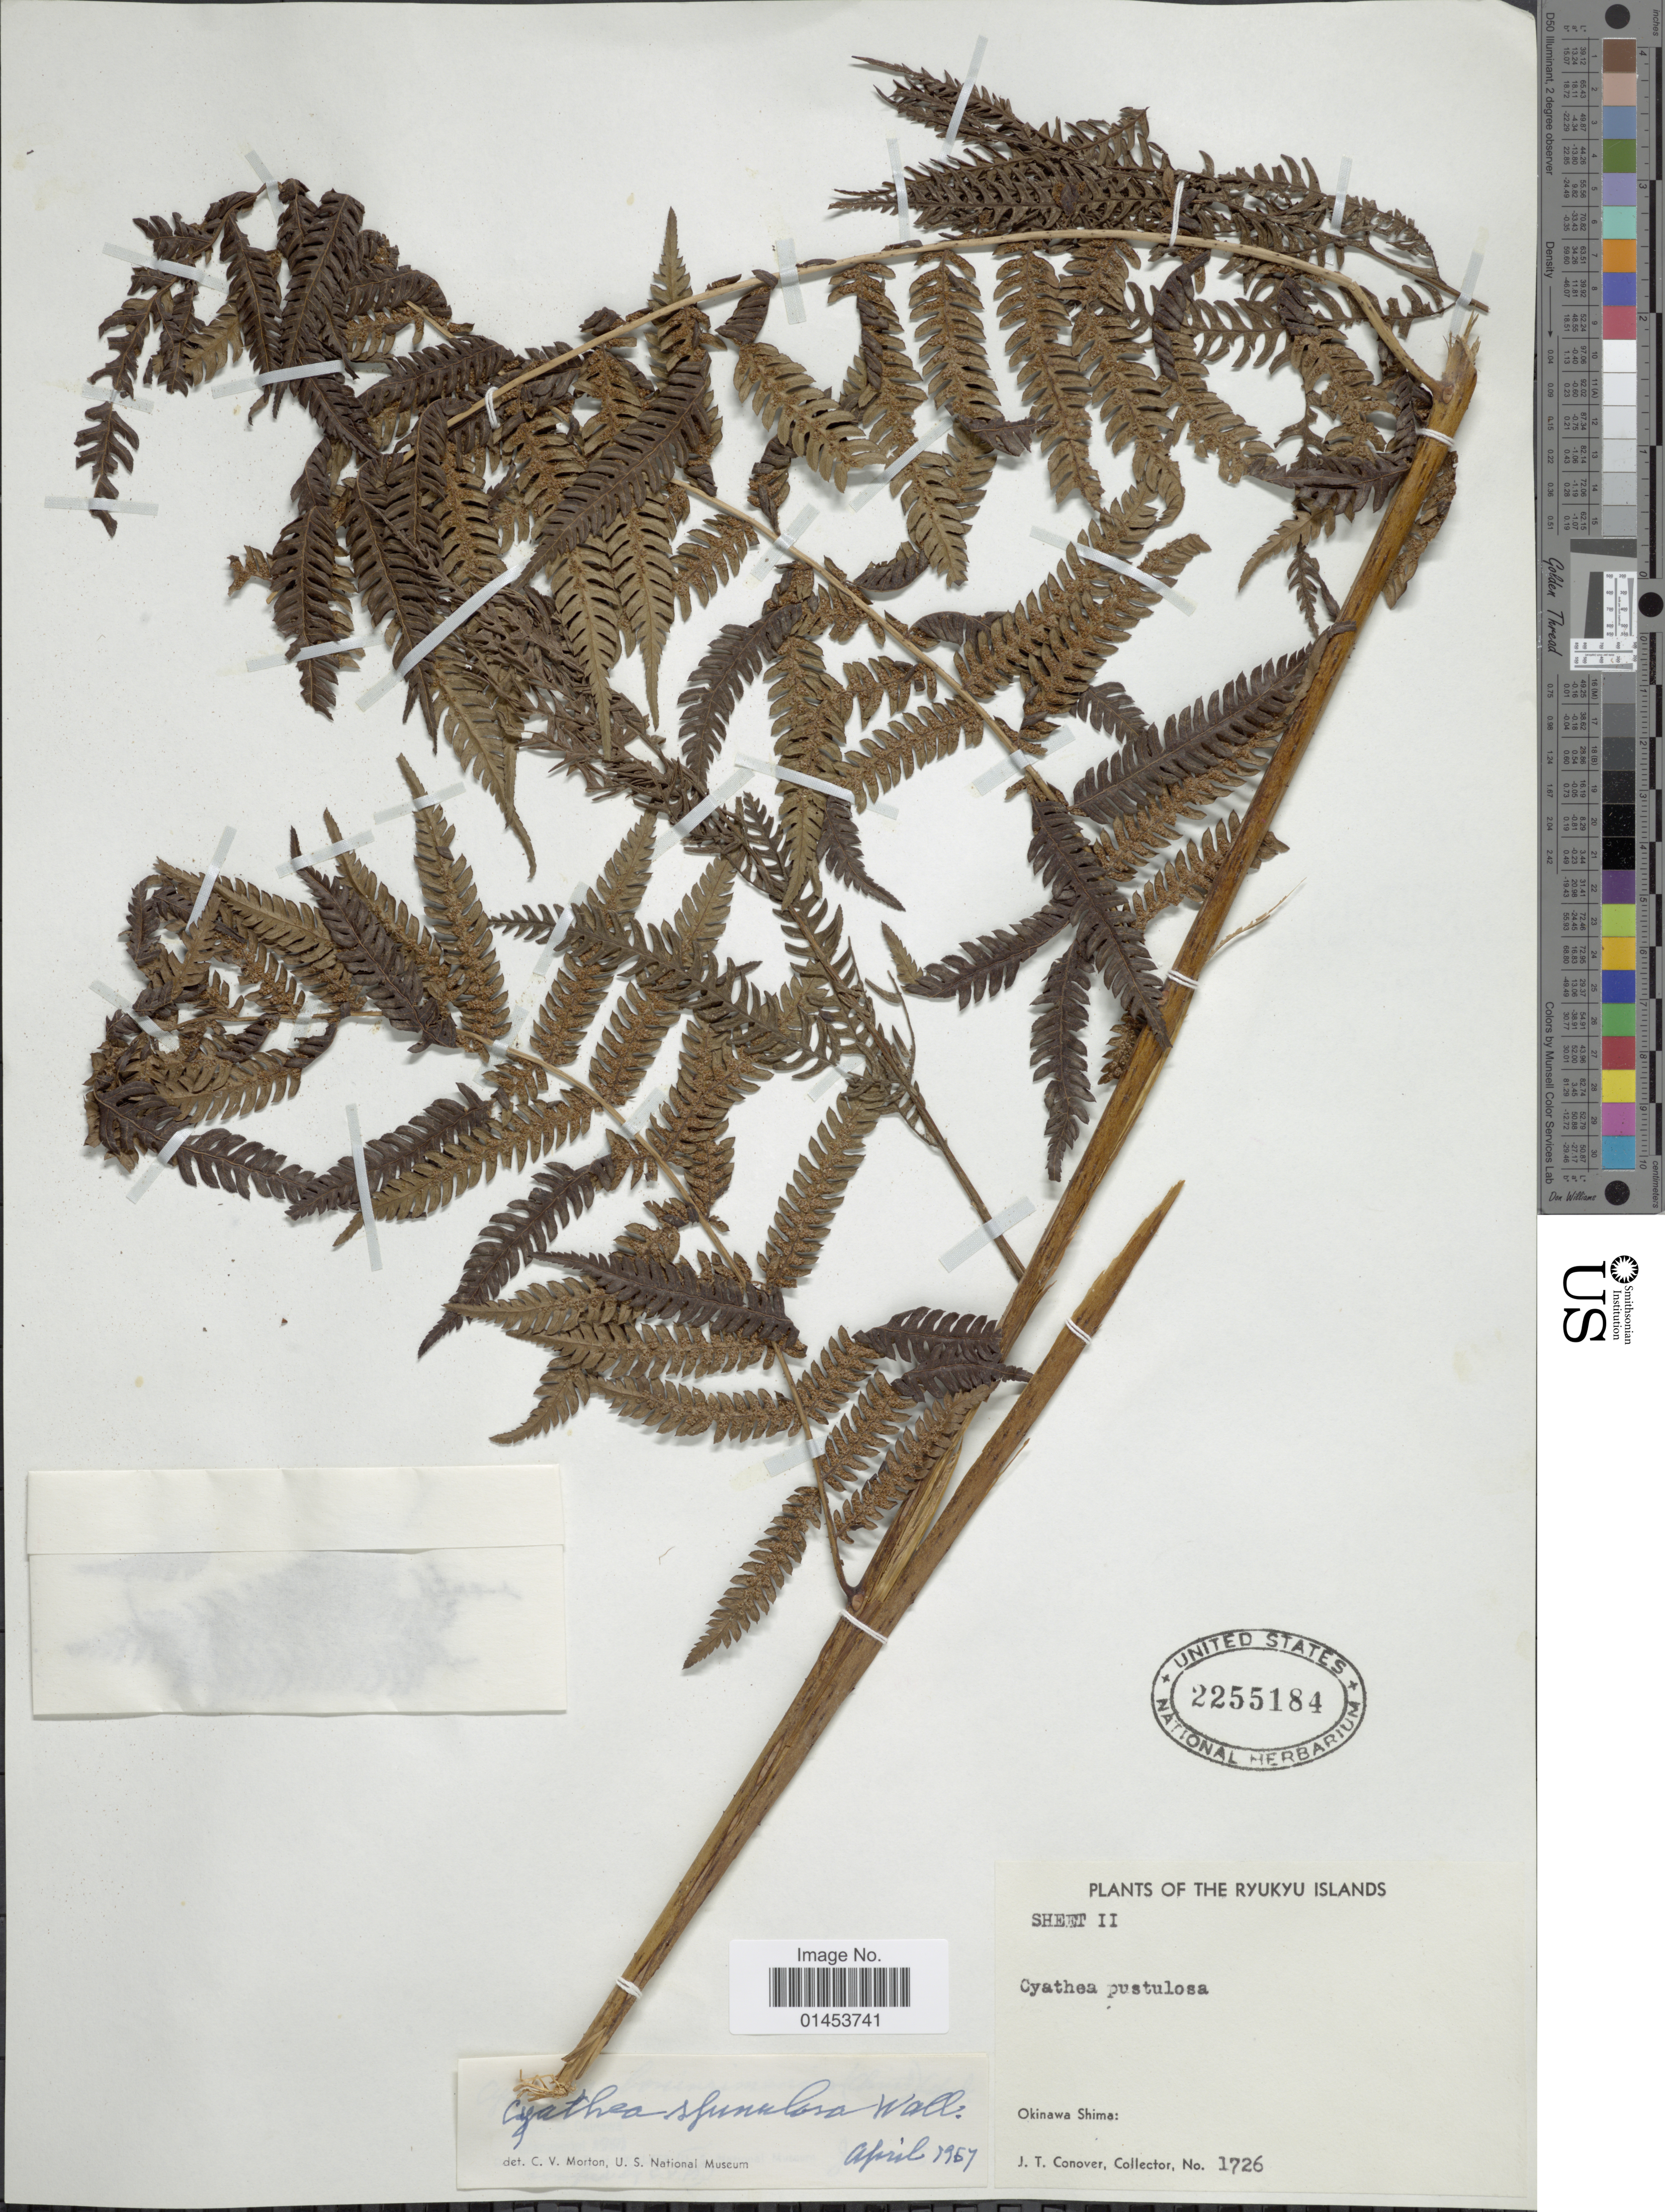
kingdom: Plantae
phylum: Tracheophyta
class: Polypodiopsida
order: Cyatheales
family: Cyatheaceae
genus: Cyathea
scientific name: Cyathea spinulosa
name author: Wall. ex Hook.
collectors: J. T. Conover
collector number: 1726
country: Japan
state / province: Okinawa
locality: Ryukyu Islands, Okinawa Shima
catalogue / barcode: US 2255184